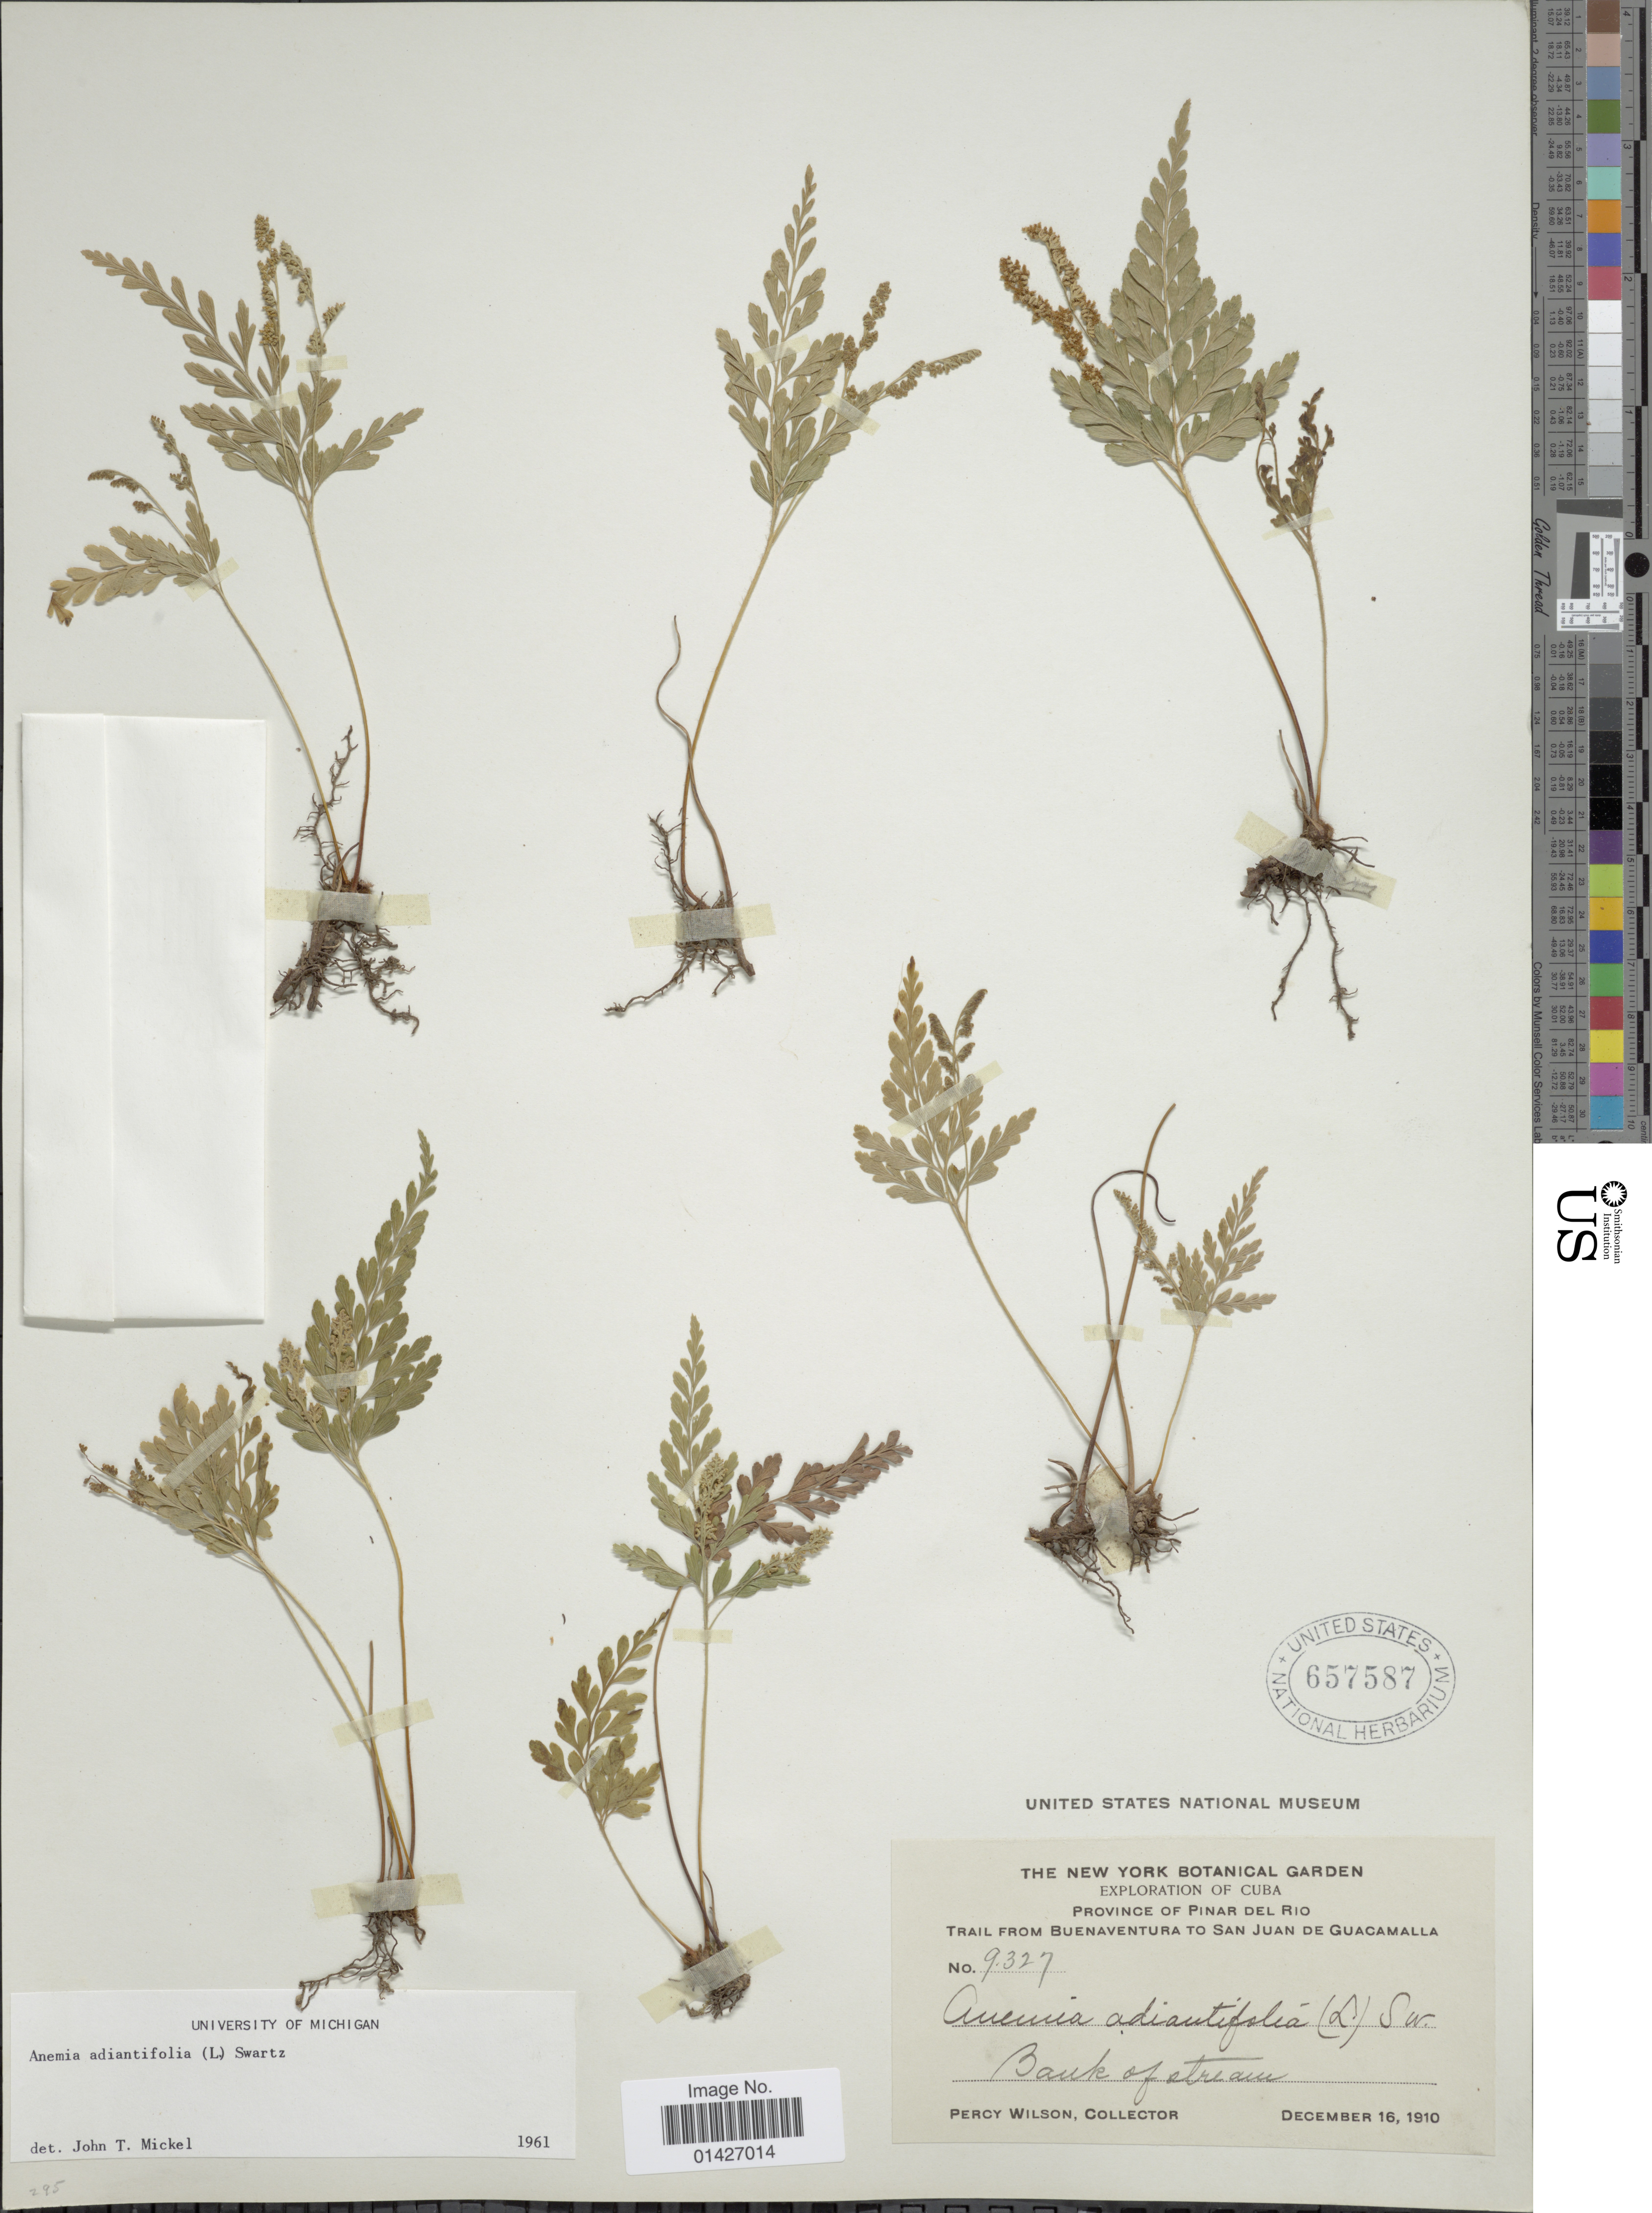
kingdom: Plantae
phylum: Tracheophyta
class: Polypodiopsida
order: Schizaeales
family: Anemiaceae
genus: Anemia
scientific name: Anemia adiantifolia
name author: (L.) Sw.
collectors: P. Wilson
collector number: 9327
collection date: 1910-12-16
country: Cuba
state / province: Pinar del Río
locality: Province of Pinar del Rio. Trail from Buenaventura to San Juan de Gaucamalla. Bank of stream.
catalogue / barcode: US 657587